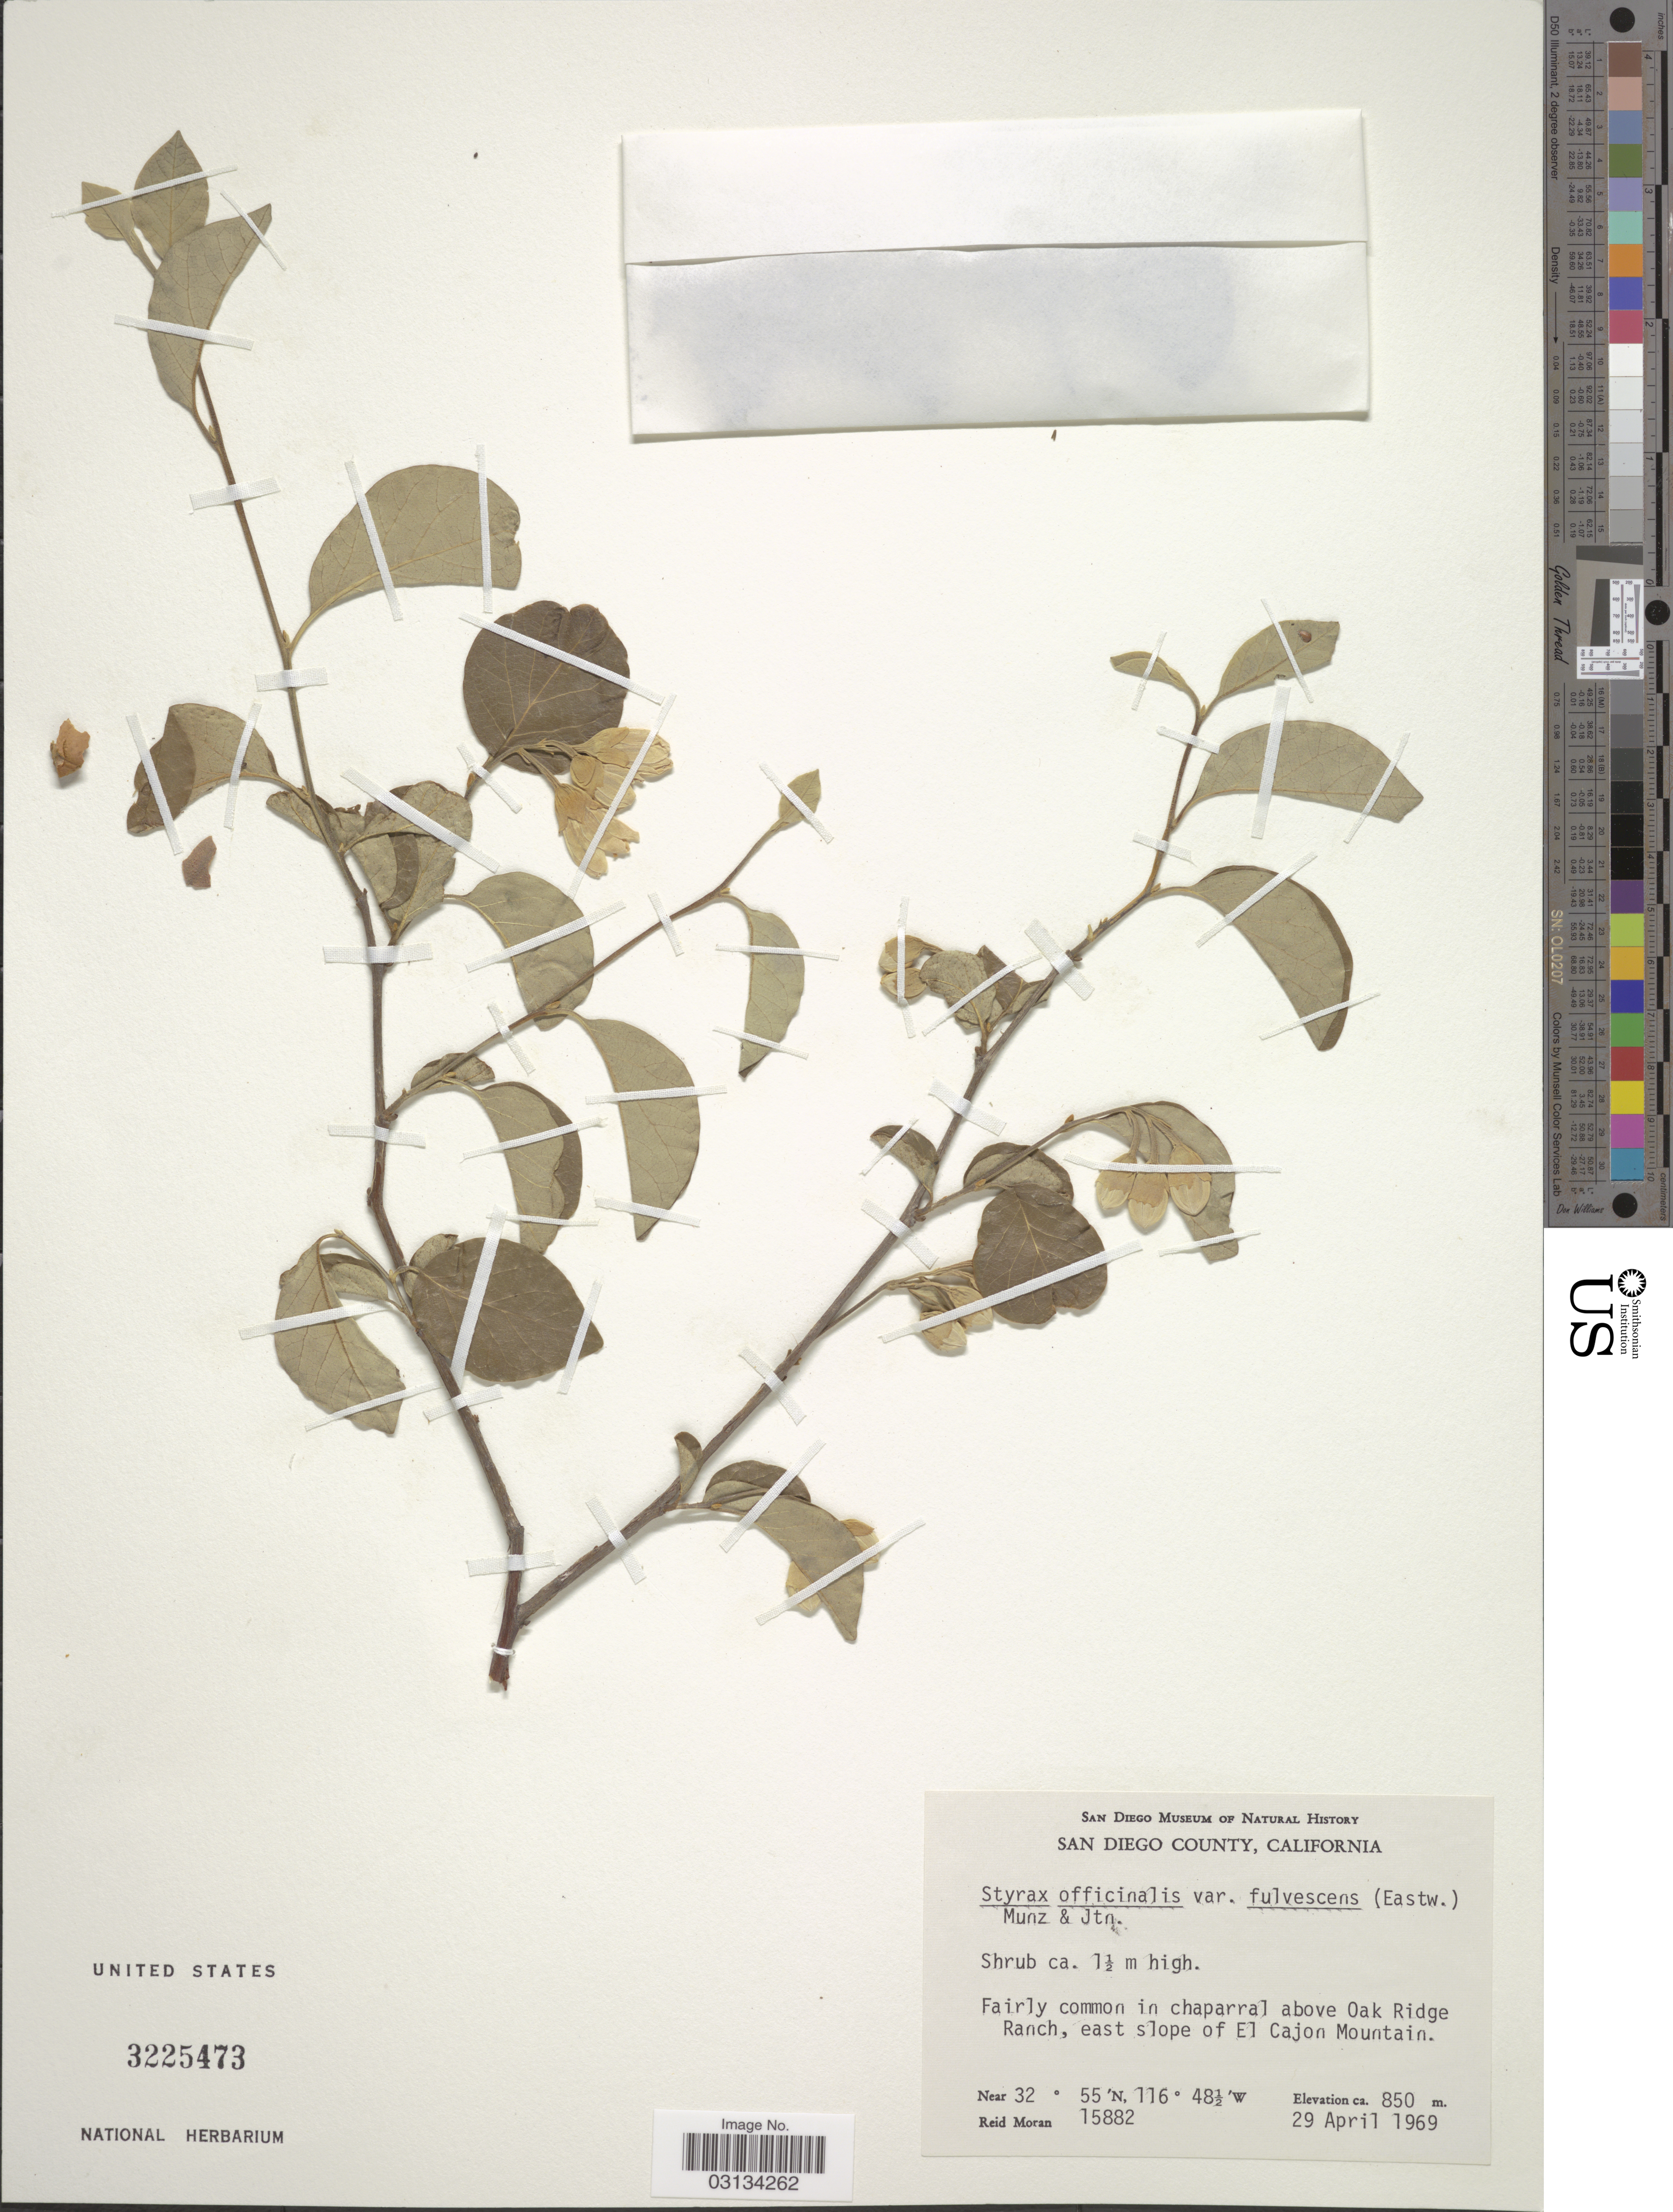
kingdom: Plantae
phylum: Tracheophyta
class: Magnoliopsida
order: Ericales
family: Styracaceae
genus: Styrax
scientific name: Styrax officinalis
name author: L.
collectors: R. Moran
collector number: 15882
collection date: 1969-04-29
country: United States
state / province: California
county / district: San Diego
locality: San Diego County. Fairly common in chaparral above Oak Ridge Ranch, east slope of El Cajon Mountain.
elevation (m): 850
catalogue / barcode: US 3225473